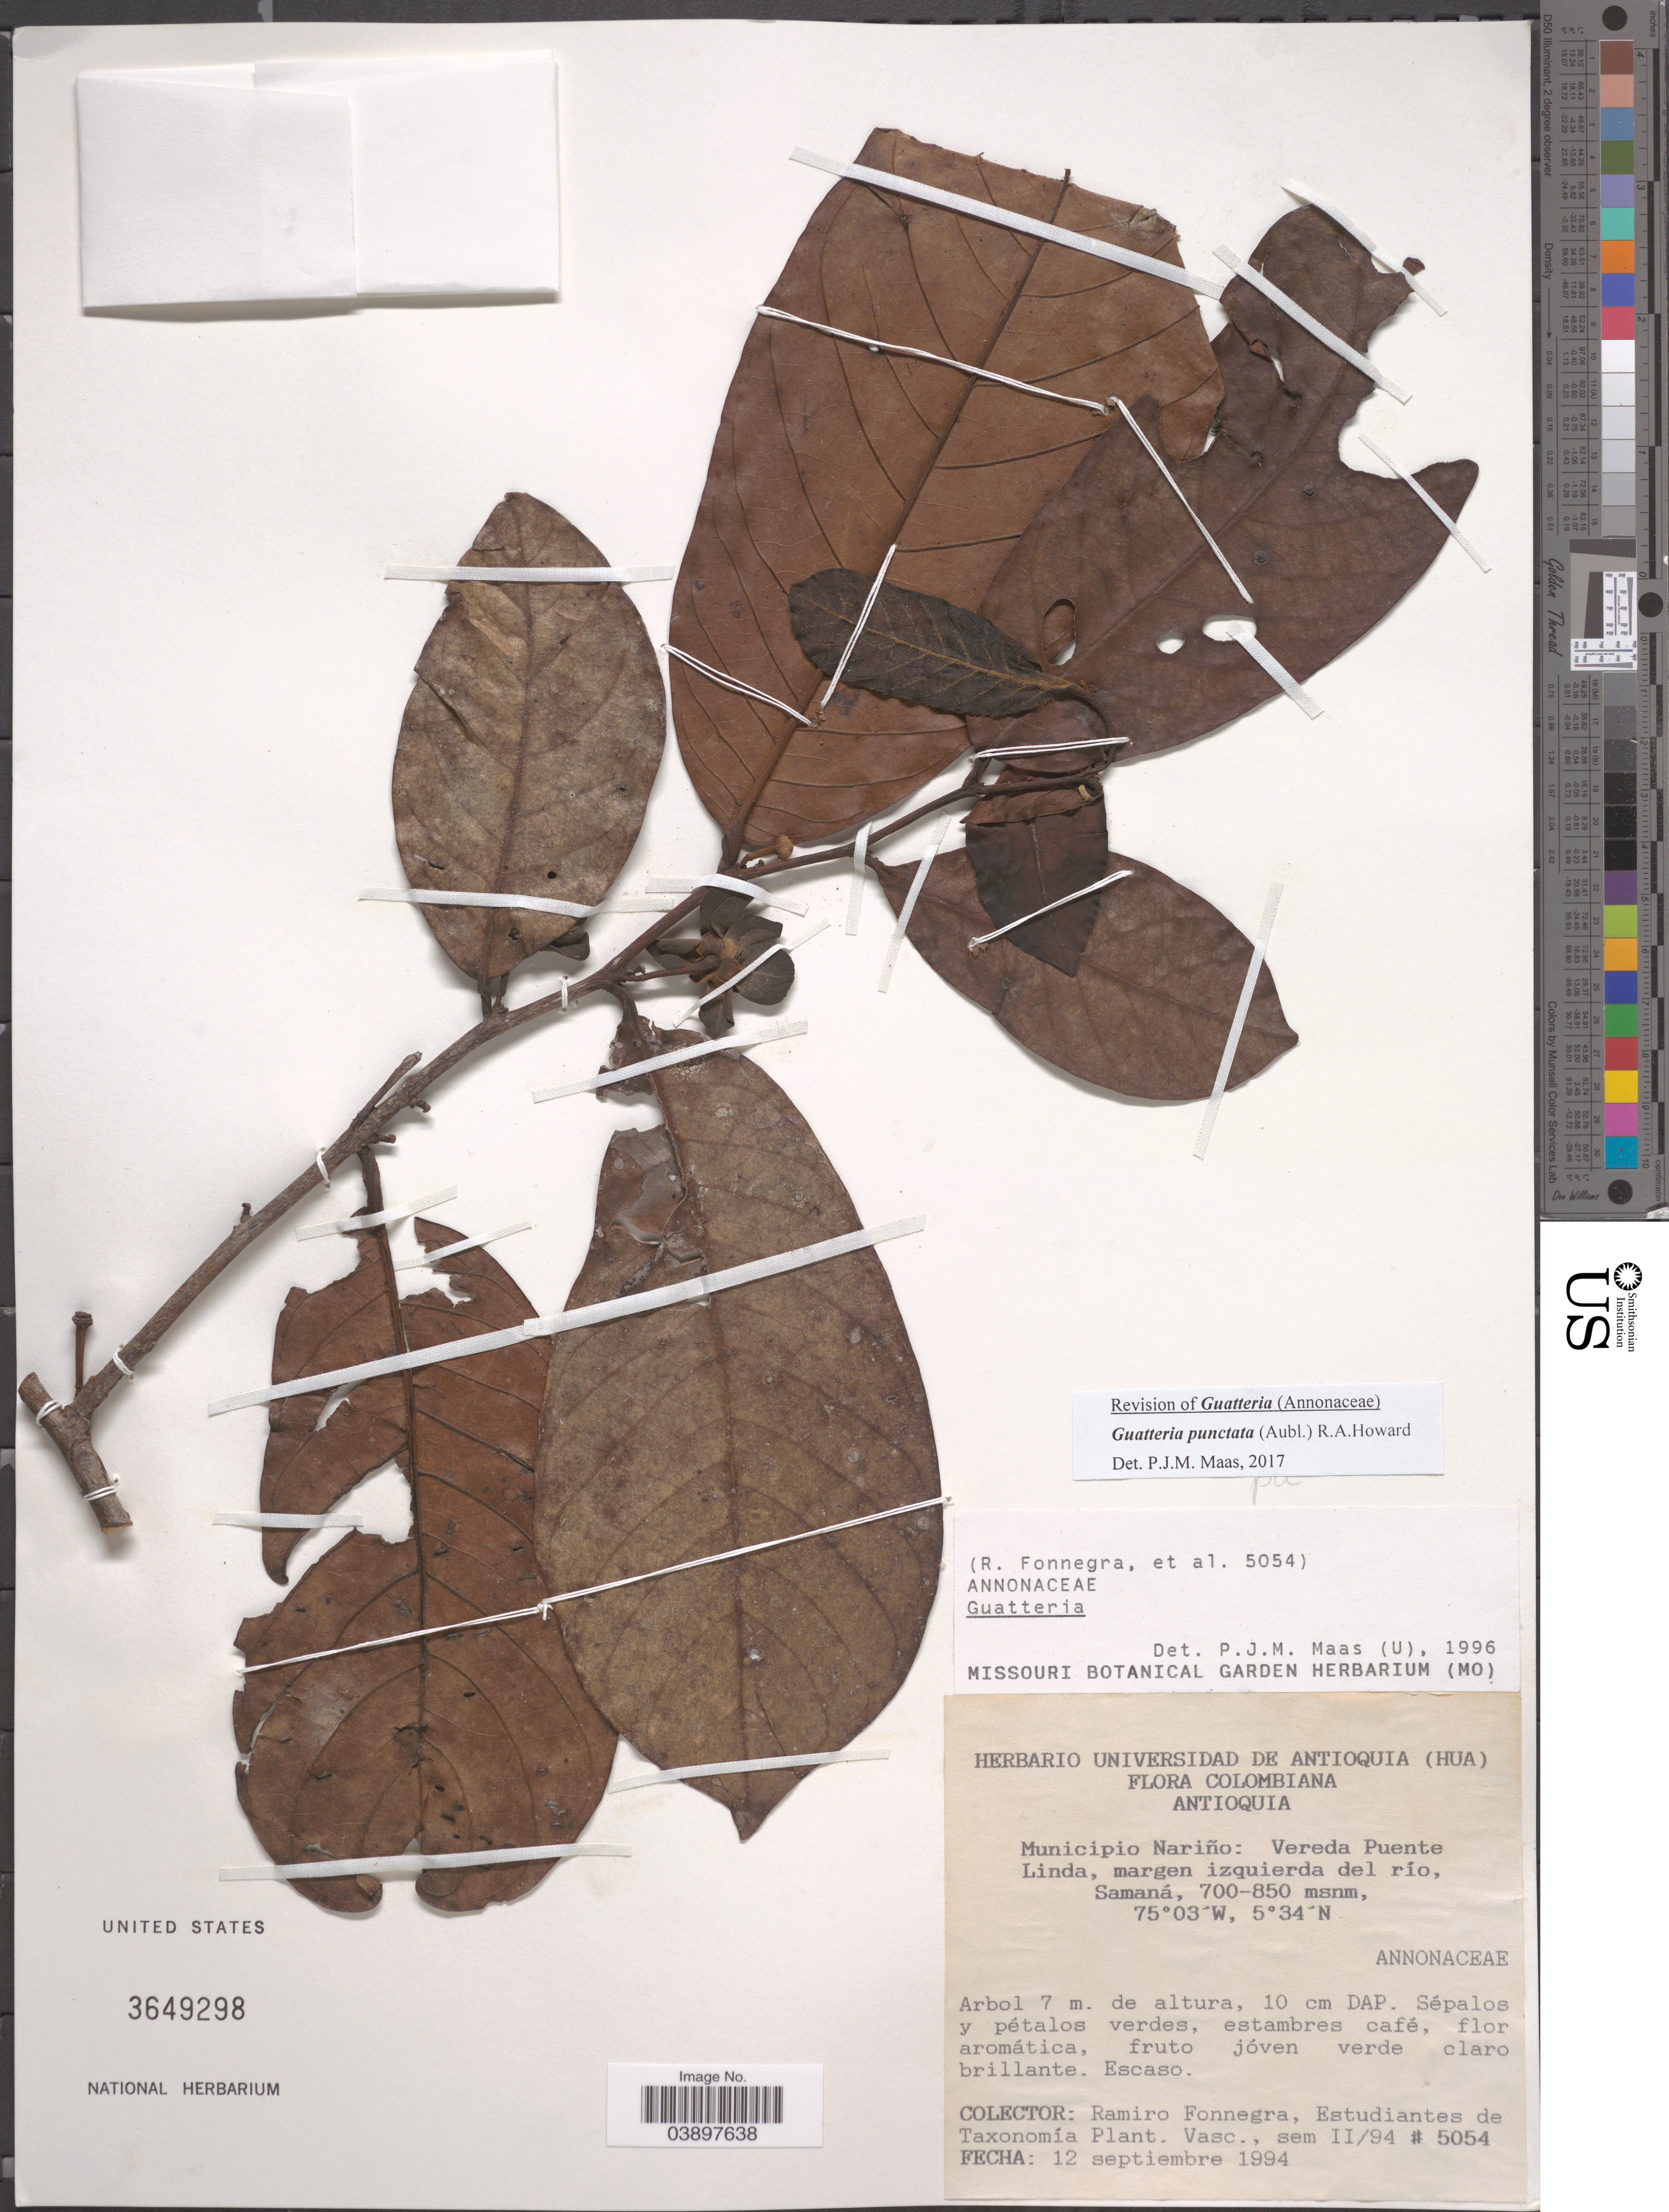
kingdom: Plantae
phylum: Tracheophyta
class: Magnoliopsida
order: Magnoliales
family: Annonaceae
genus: Guatteria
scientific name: Guatteria punctata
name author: (Aubl.) R.A. Howard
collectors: R. Fonnegra & Estudiantes de Taxonomía de Plant. Vasculares sem., II/94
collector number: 5054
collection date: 1994-09-12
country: Colombia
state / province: Antioquia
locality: Municipio Nariño: Vereda Puente Linda, margen izquierda del rio. Samaná.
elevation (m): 700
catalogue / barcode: US 3649298